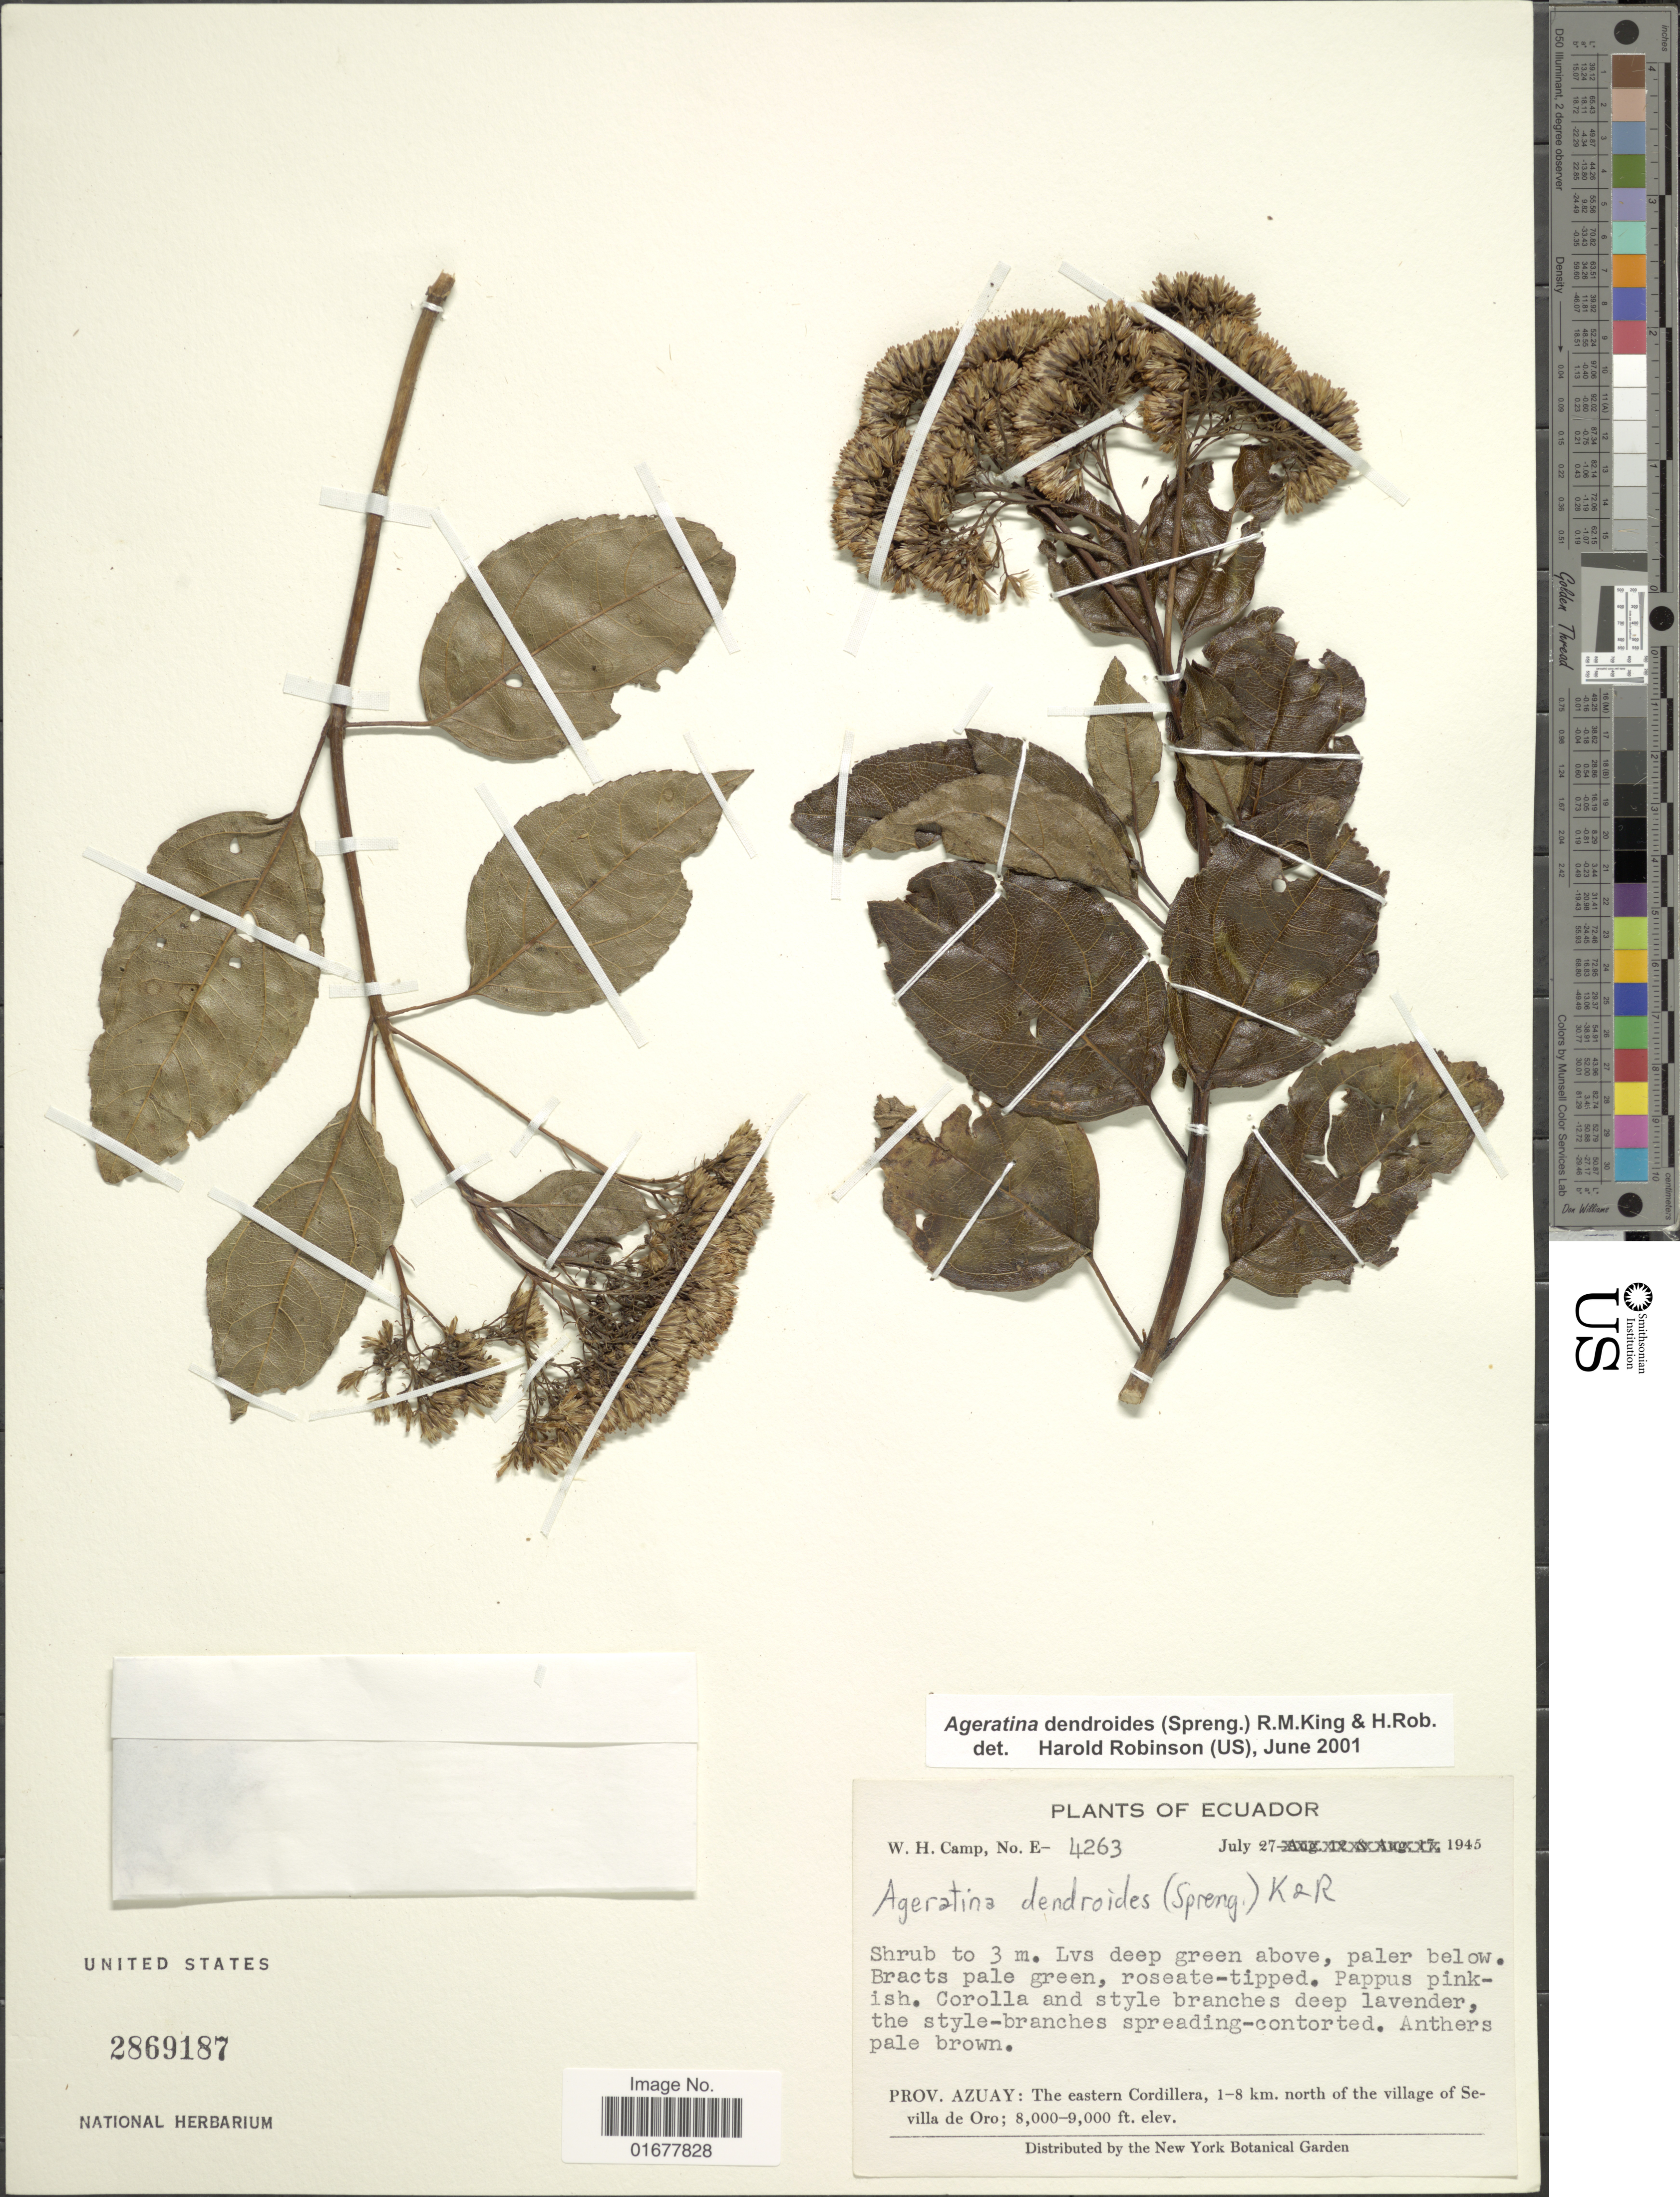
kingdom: Plantae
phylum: Tracheophyta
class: Magnoliopsida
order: Asterales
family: Asteraceae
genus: Ageratina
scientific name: Ageratina dendroides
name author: (Spreng.) R.M. King & H. Rob.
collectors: W. H. Camp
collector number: E-4263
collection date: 1945-07-27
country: Ecuador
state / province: Azuay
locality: Prov. Azuay: The eastern Cordillera, 1-8 km. north of the village of Sevilla de Oro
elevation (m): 2438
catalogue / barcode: US 2869187